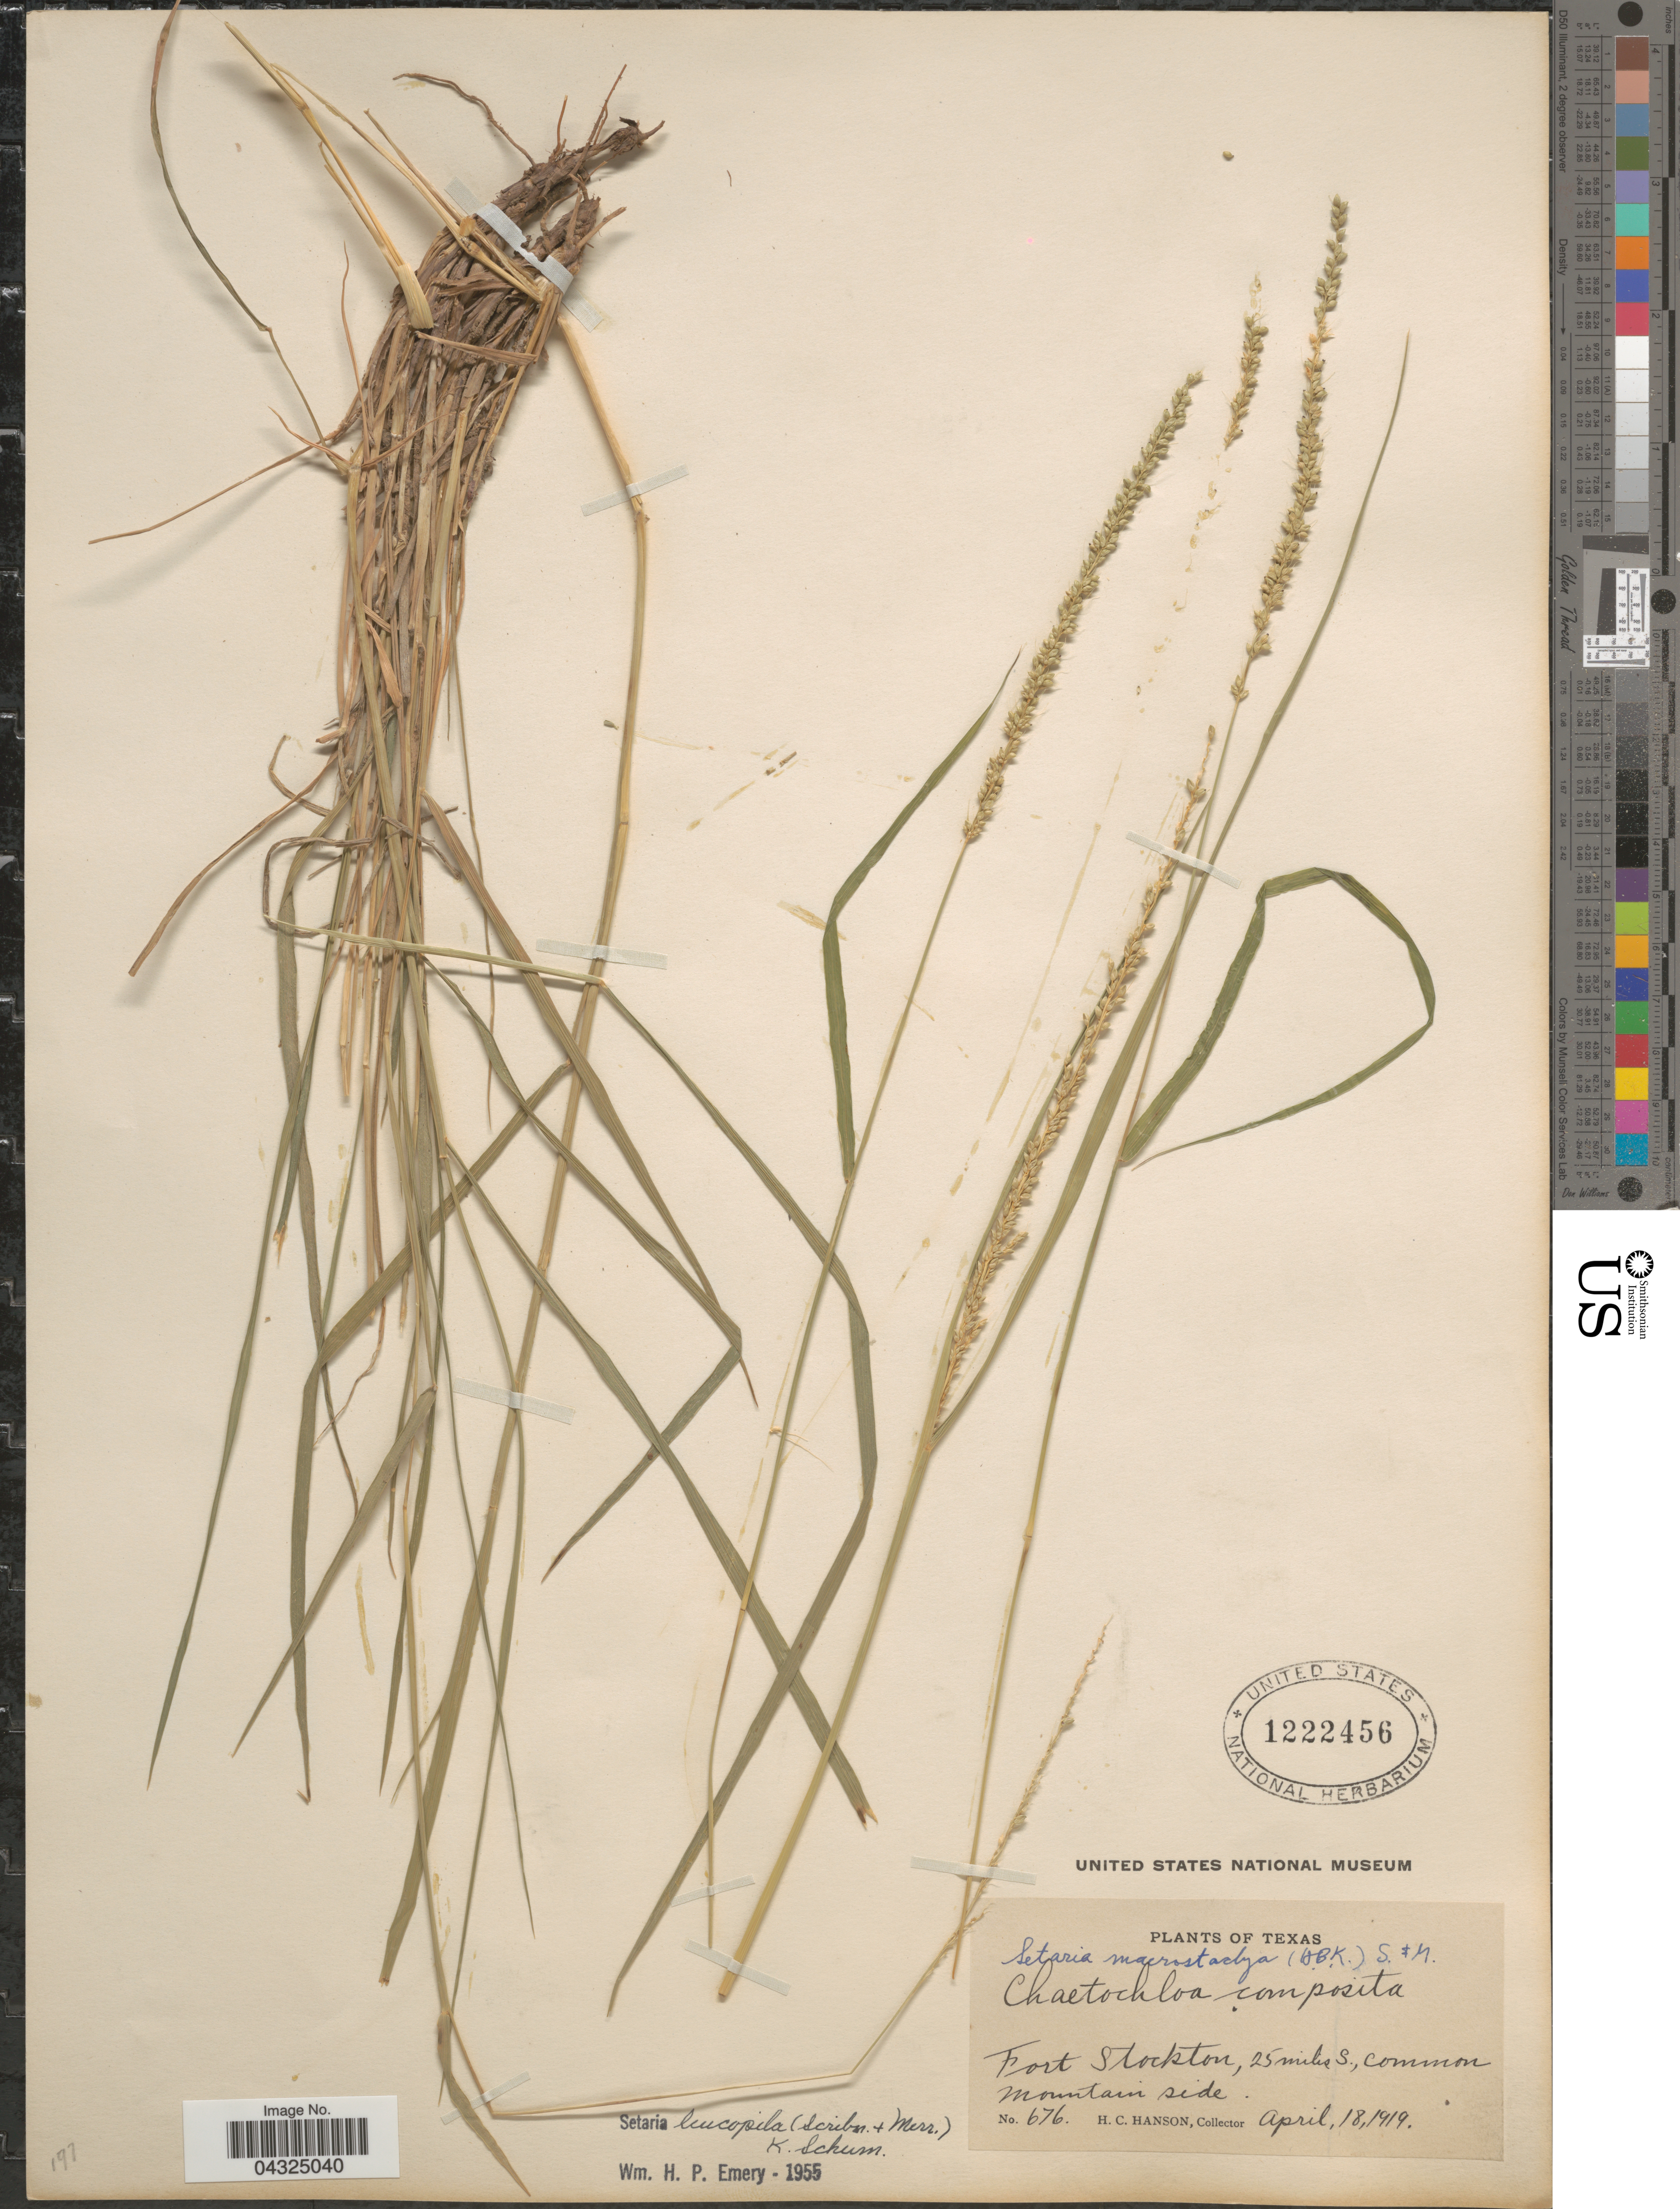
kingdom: Plantae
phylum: Tracheophyta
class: Liliopsida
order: Poales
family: Poaceae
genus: Setaria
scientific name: Setaria leucopila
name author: (Scribn. & Merr.) K. Schum.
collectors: H. Hanson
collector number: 676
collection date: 1919-04-18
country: United States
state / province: Texas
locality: Fort Stockton, 2 miles S., common mountain side.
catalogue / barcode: US 1222456